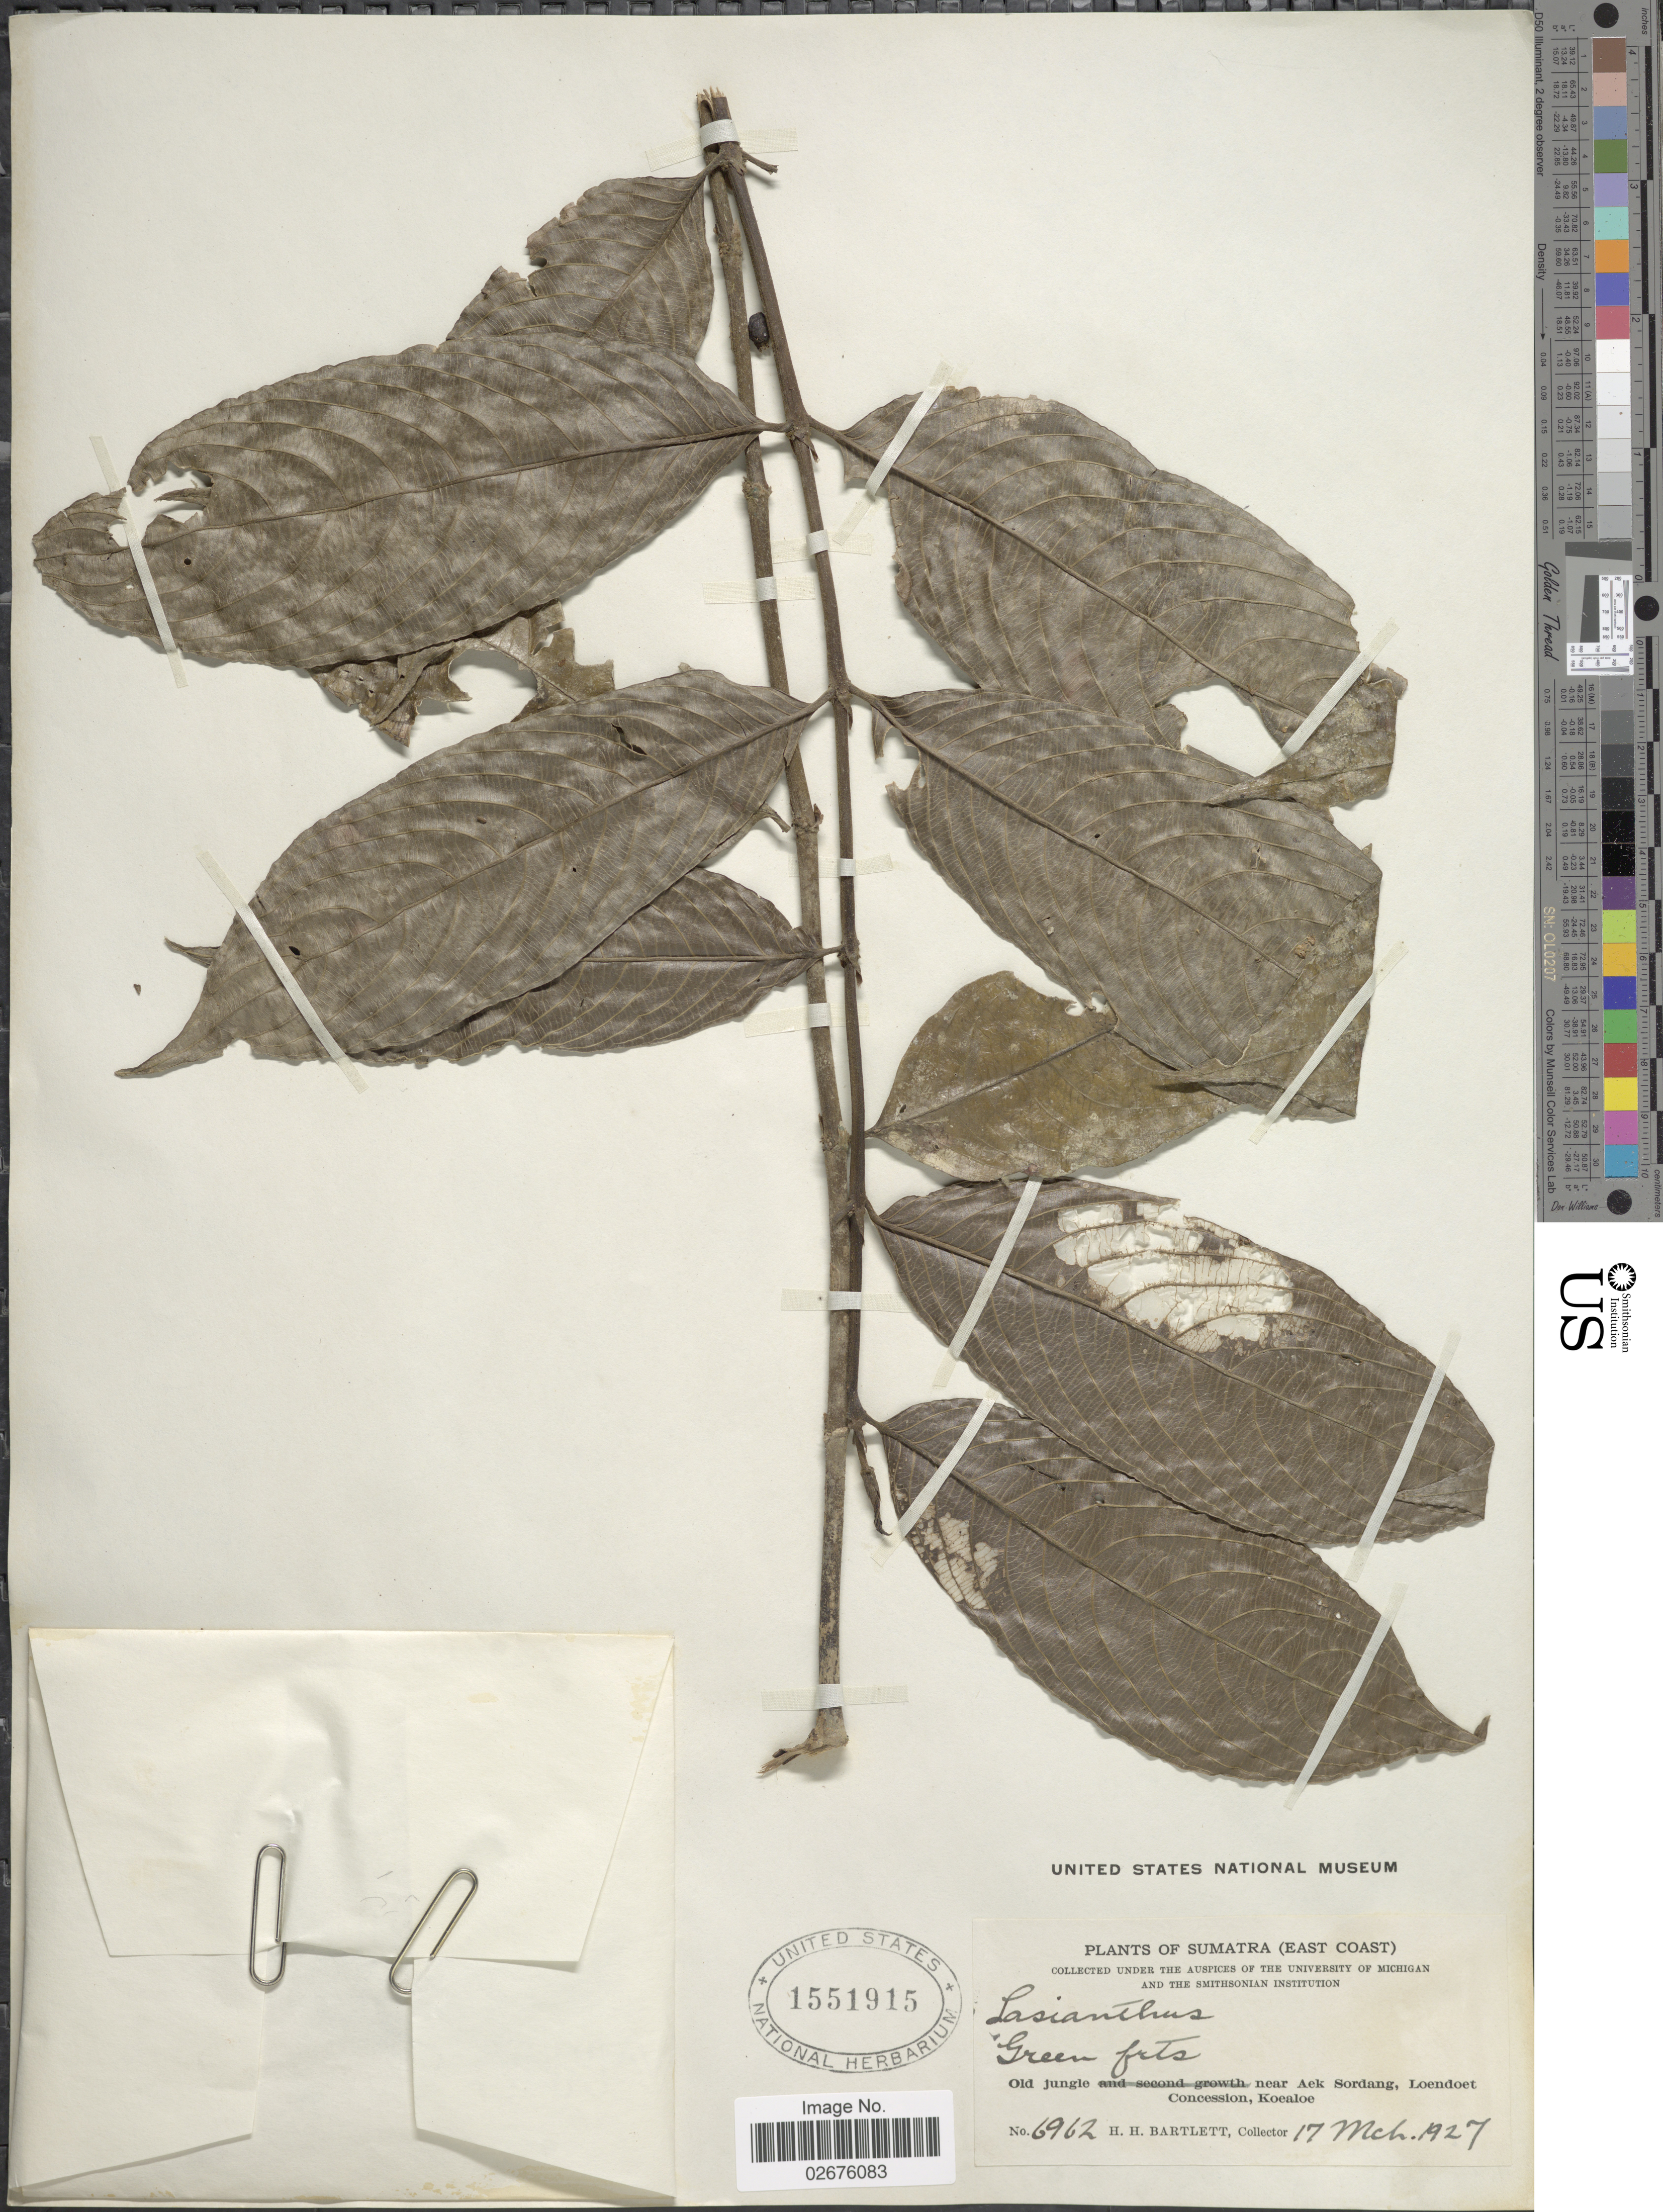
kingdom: Plantae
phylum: Tracheophyta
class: Magnoliopsida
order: Gentianales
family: Rubiaceae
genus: Lasianthus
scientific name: Lasianthus sp.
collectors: H. H. Bartlett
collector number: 6962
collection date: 1927-03-17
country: Indonesia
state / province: Sumatra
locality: (East Coast). Old jungle near Aek Sordang, Loendoet Concession, Koealoe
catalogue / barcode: US 1551915